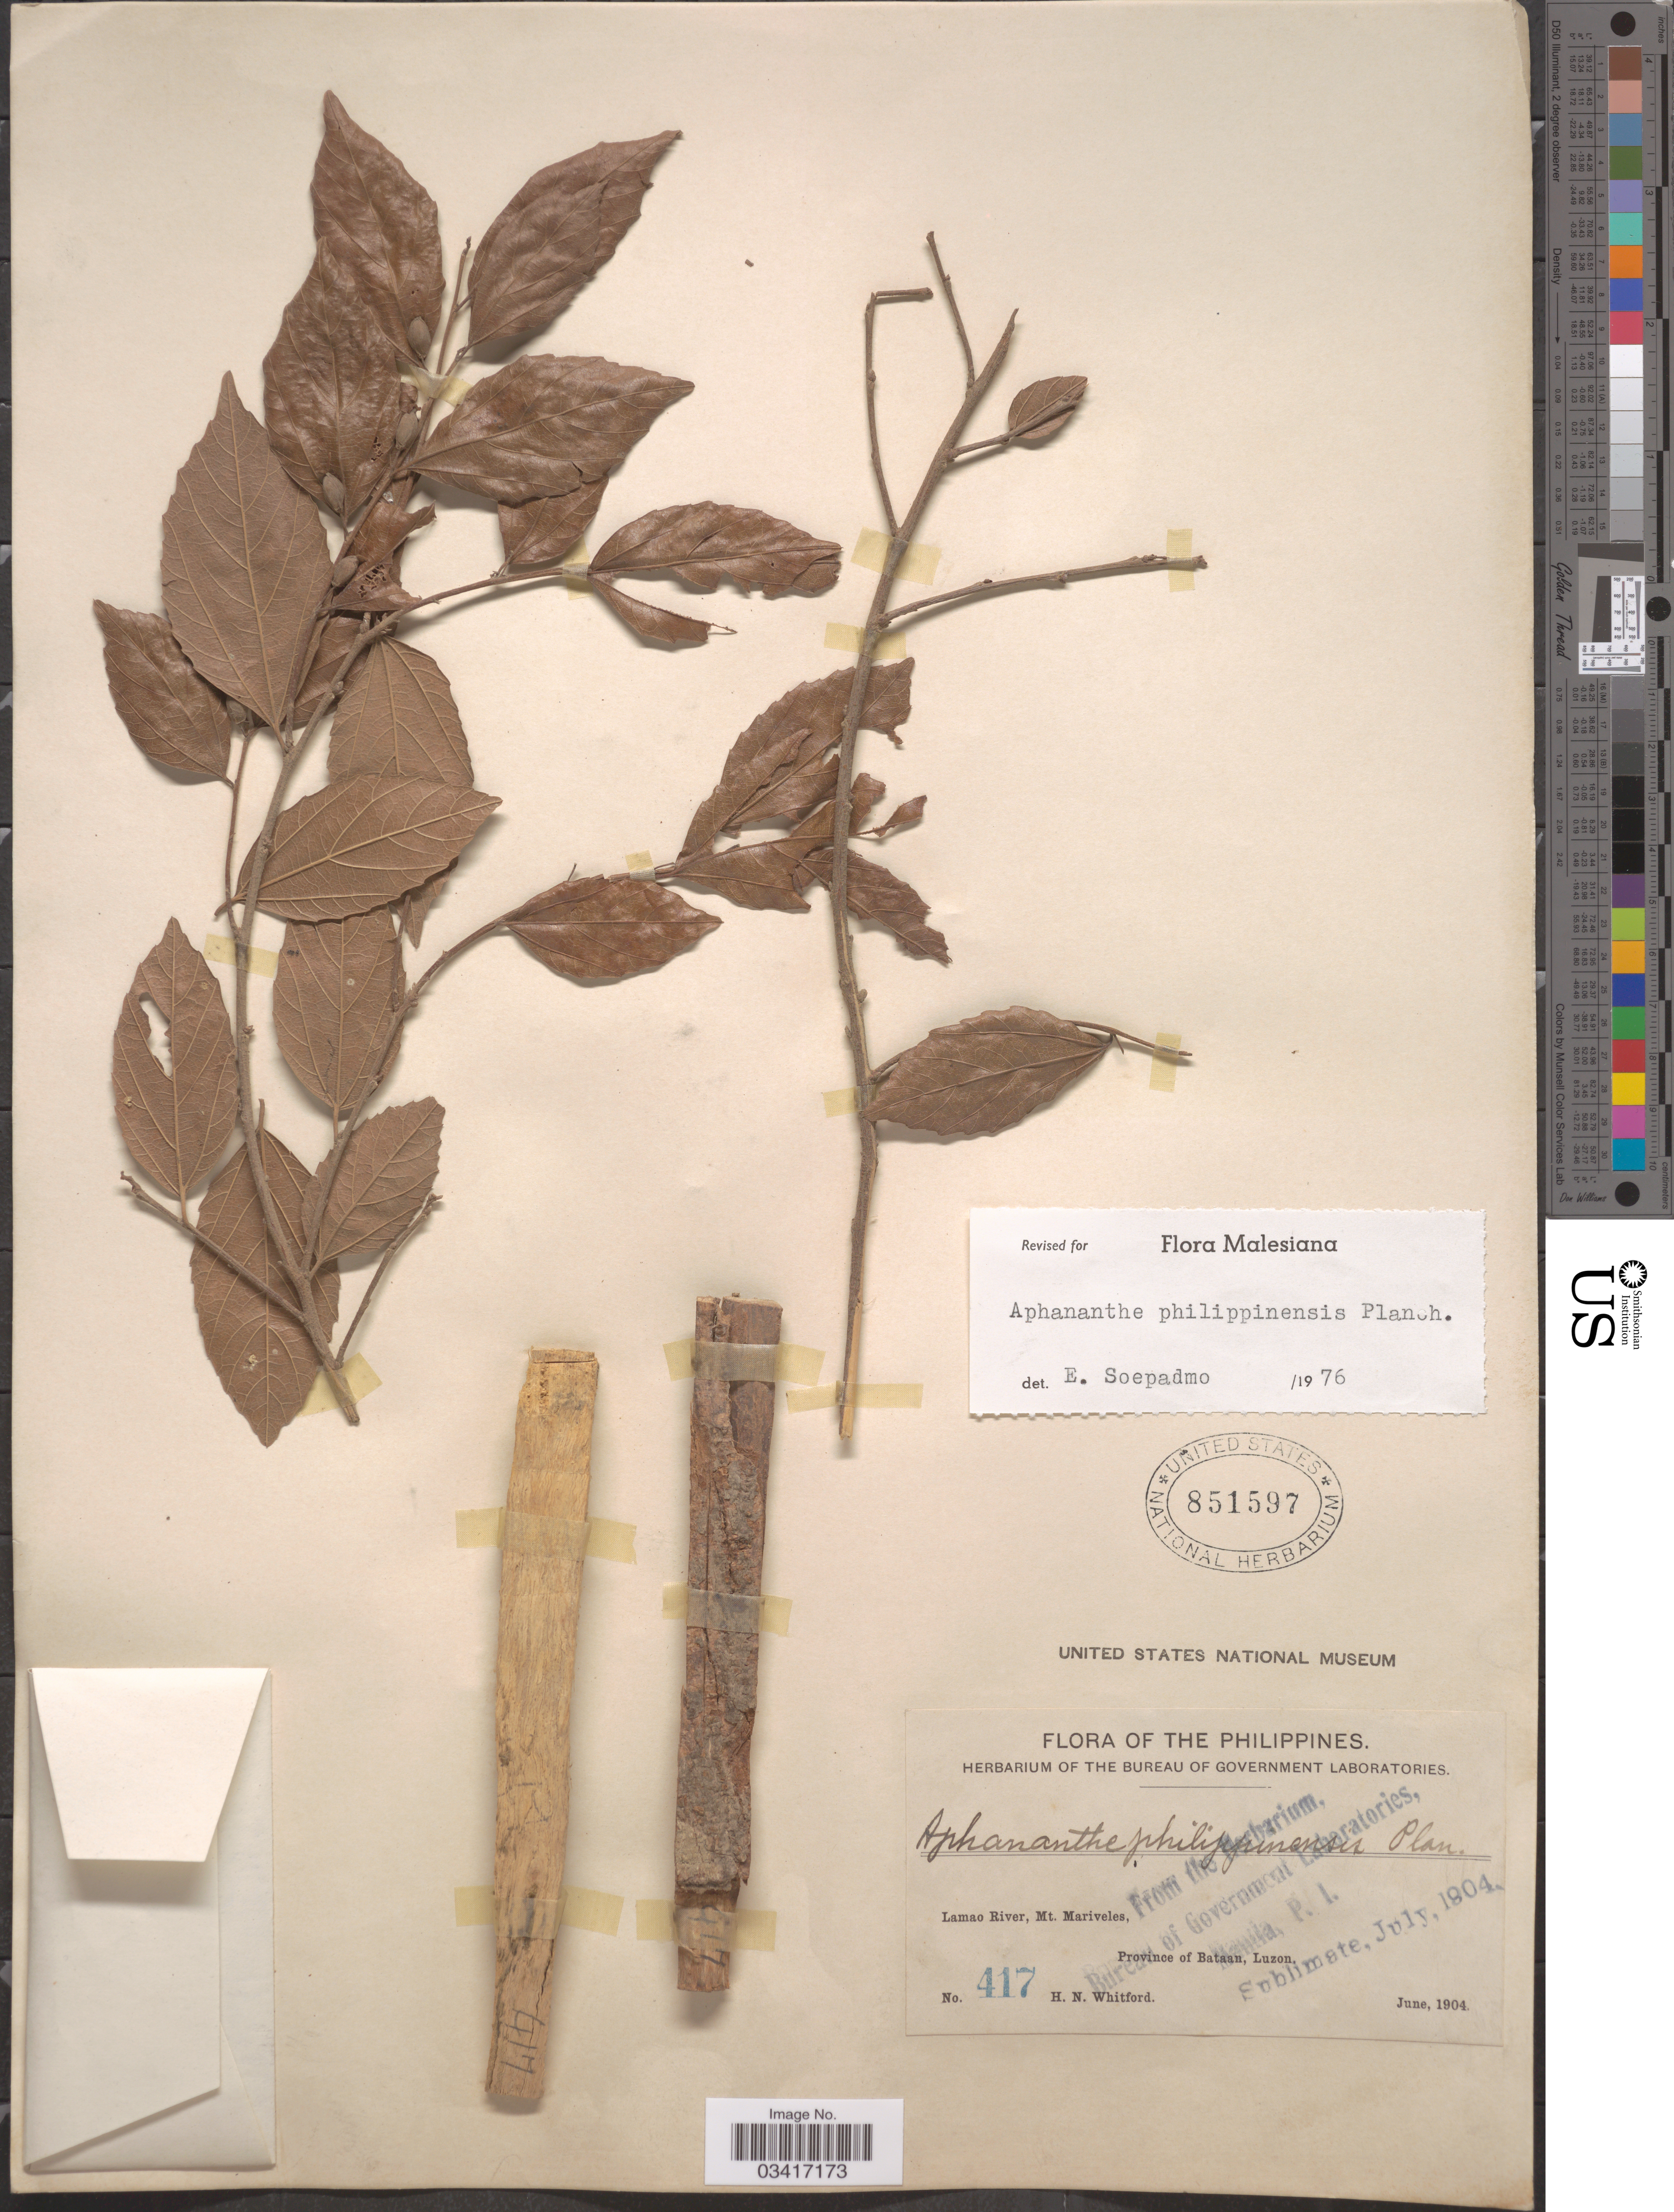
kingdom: Plantae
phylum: Tracheophyta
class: Magnoliopsida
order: Rosales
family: Cannabaceae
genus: Aphananthe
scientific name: Aphananthe philippinensis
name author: Planch.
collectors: H. N. Whitford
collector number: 417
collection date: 1904-06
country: Philippines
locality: Lamao River, Mt. Mariveles, Province of Bataan, Luzon.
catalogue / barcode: US 851597